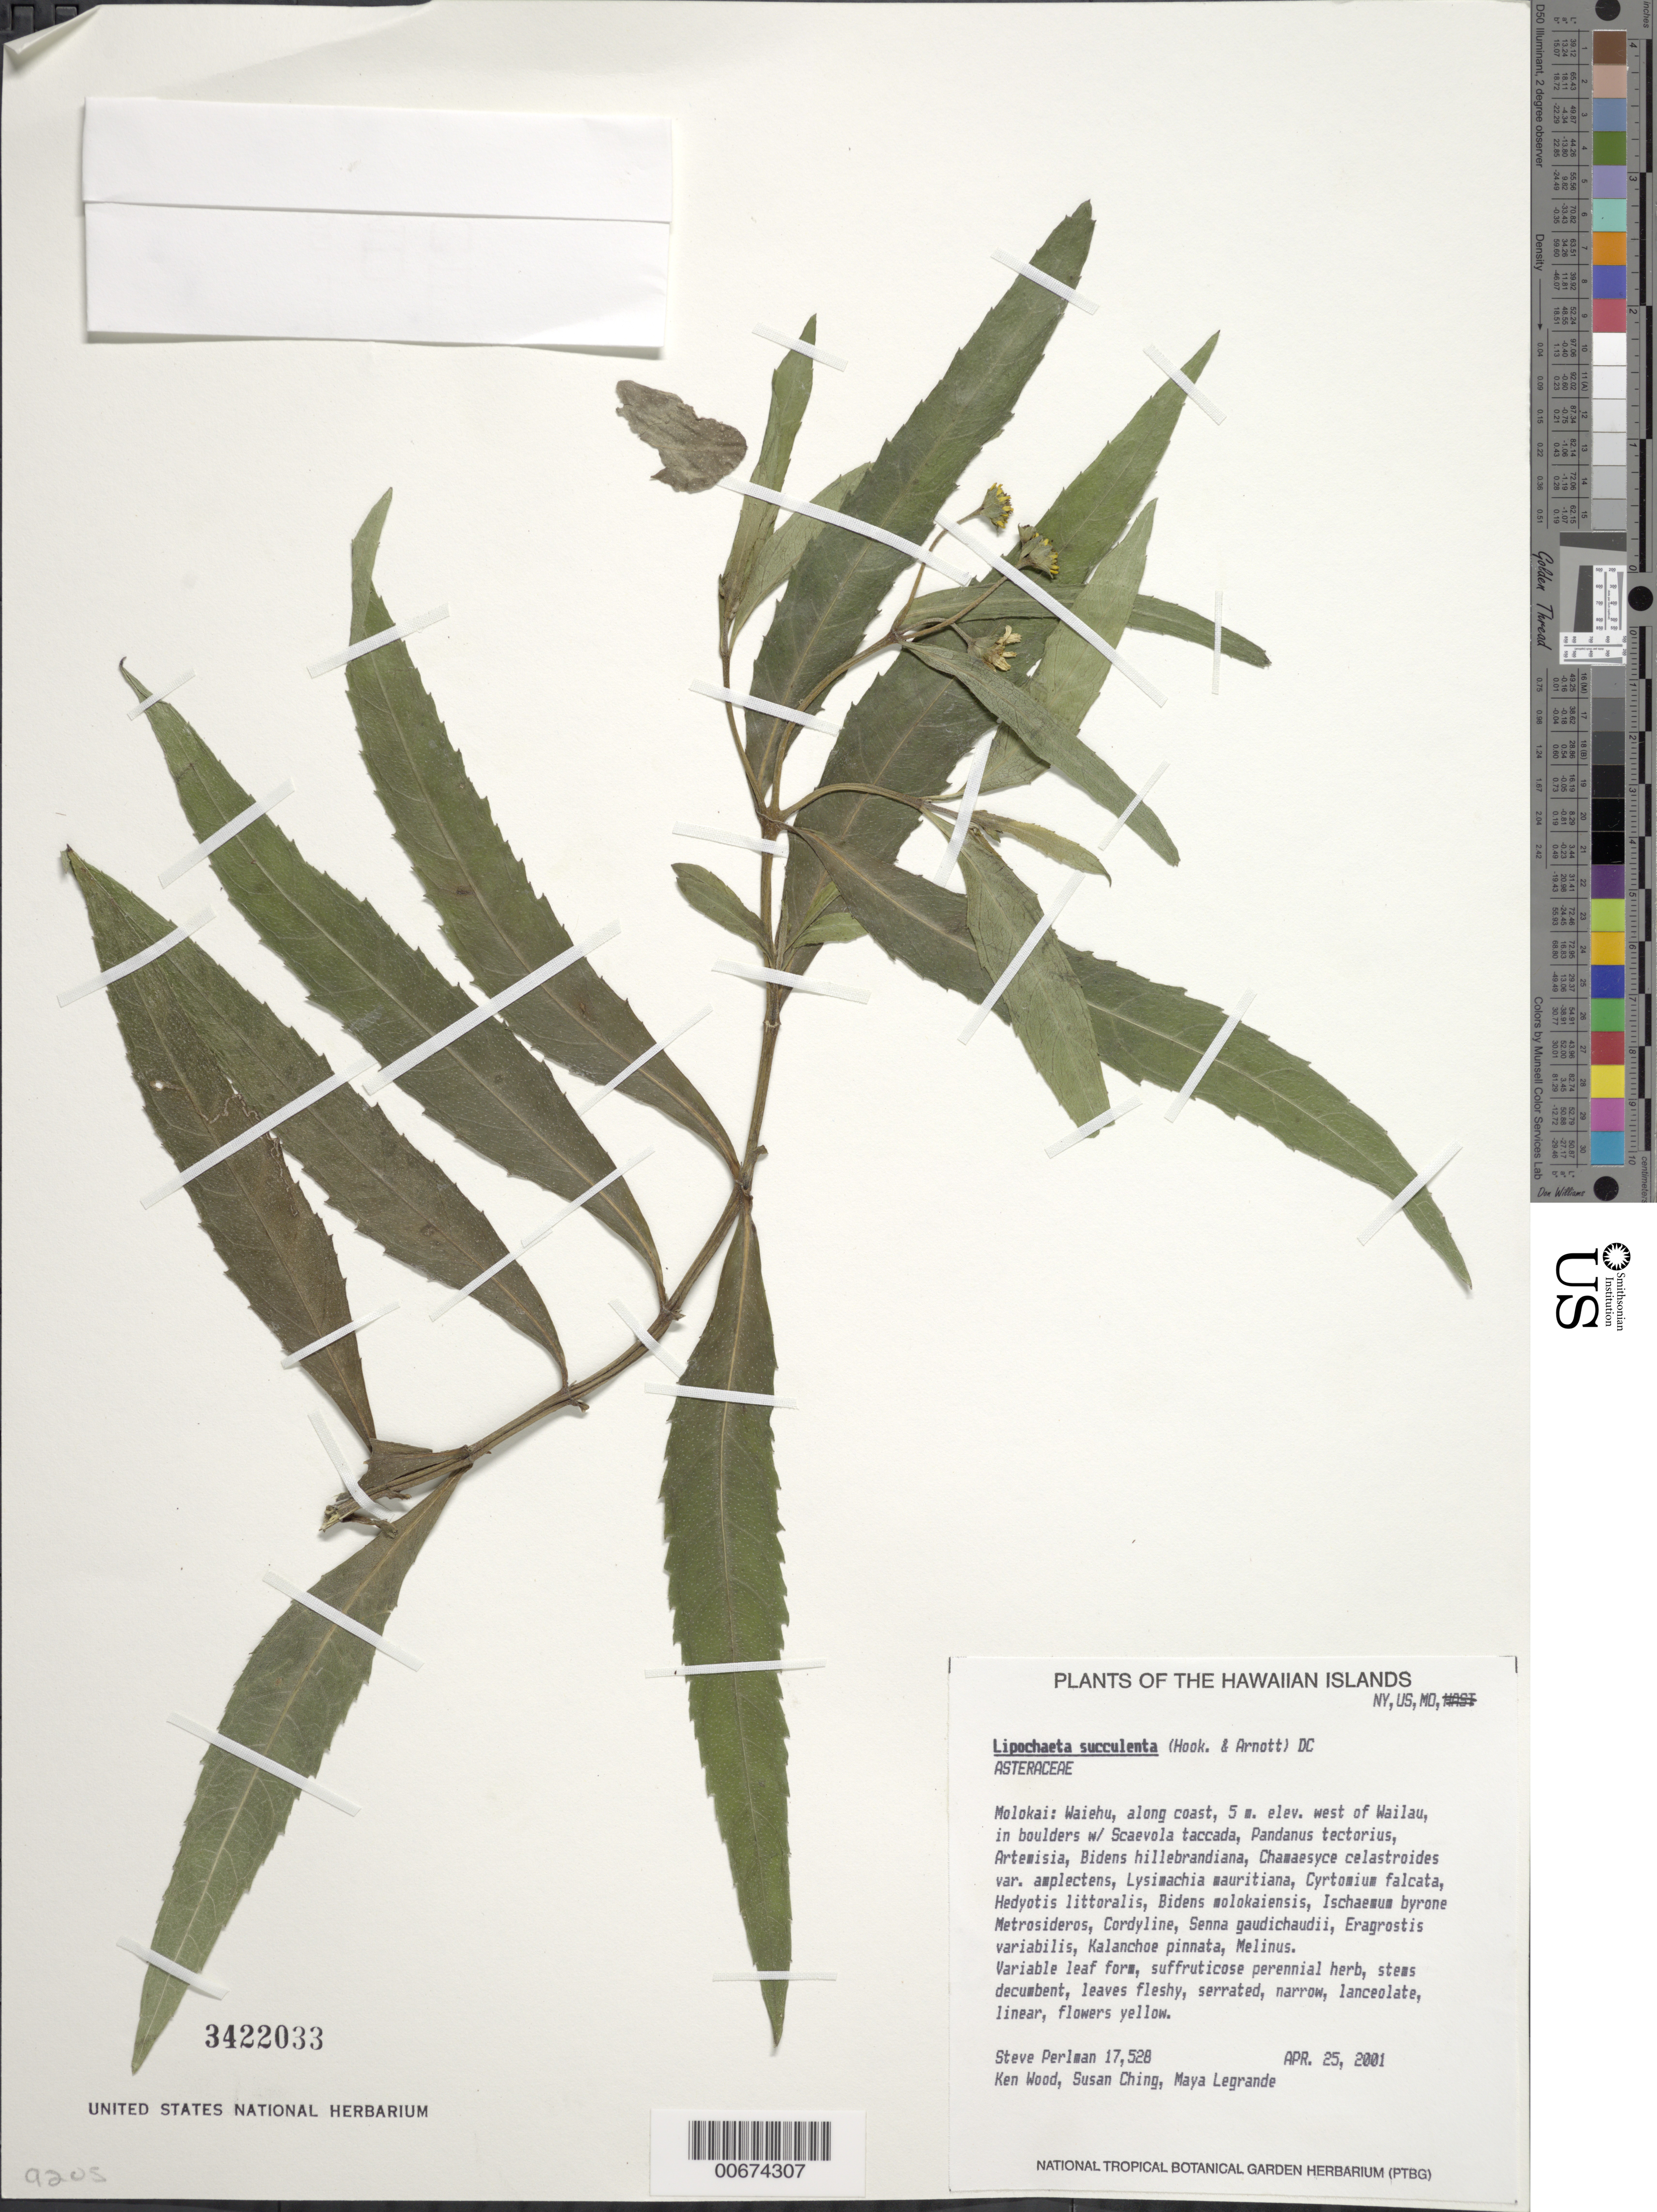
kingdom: Plantae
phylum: Tracheophyta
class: Magnoliopsida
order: Asterales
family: Asteraceae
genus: Lipochaeta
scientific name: Lipochaeta succulenta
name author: (Hook. & Arn.) DC.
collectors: S. P. Perlman, K. Wood, S. Ching & M. LeGrande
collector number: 17528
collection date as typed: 25 Apr 2001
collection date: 2001-04-25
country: United States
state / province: Hawaii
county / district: Maui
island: Moloka'i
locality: Waiehu, along coast, west of Wailau in boulders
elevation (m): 5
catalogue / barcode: US 3422033